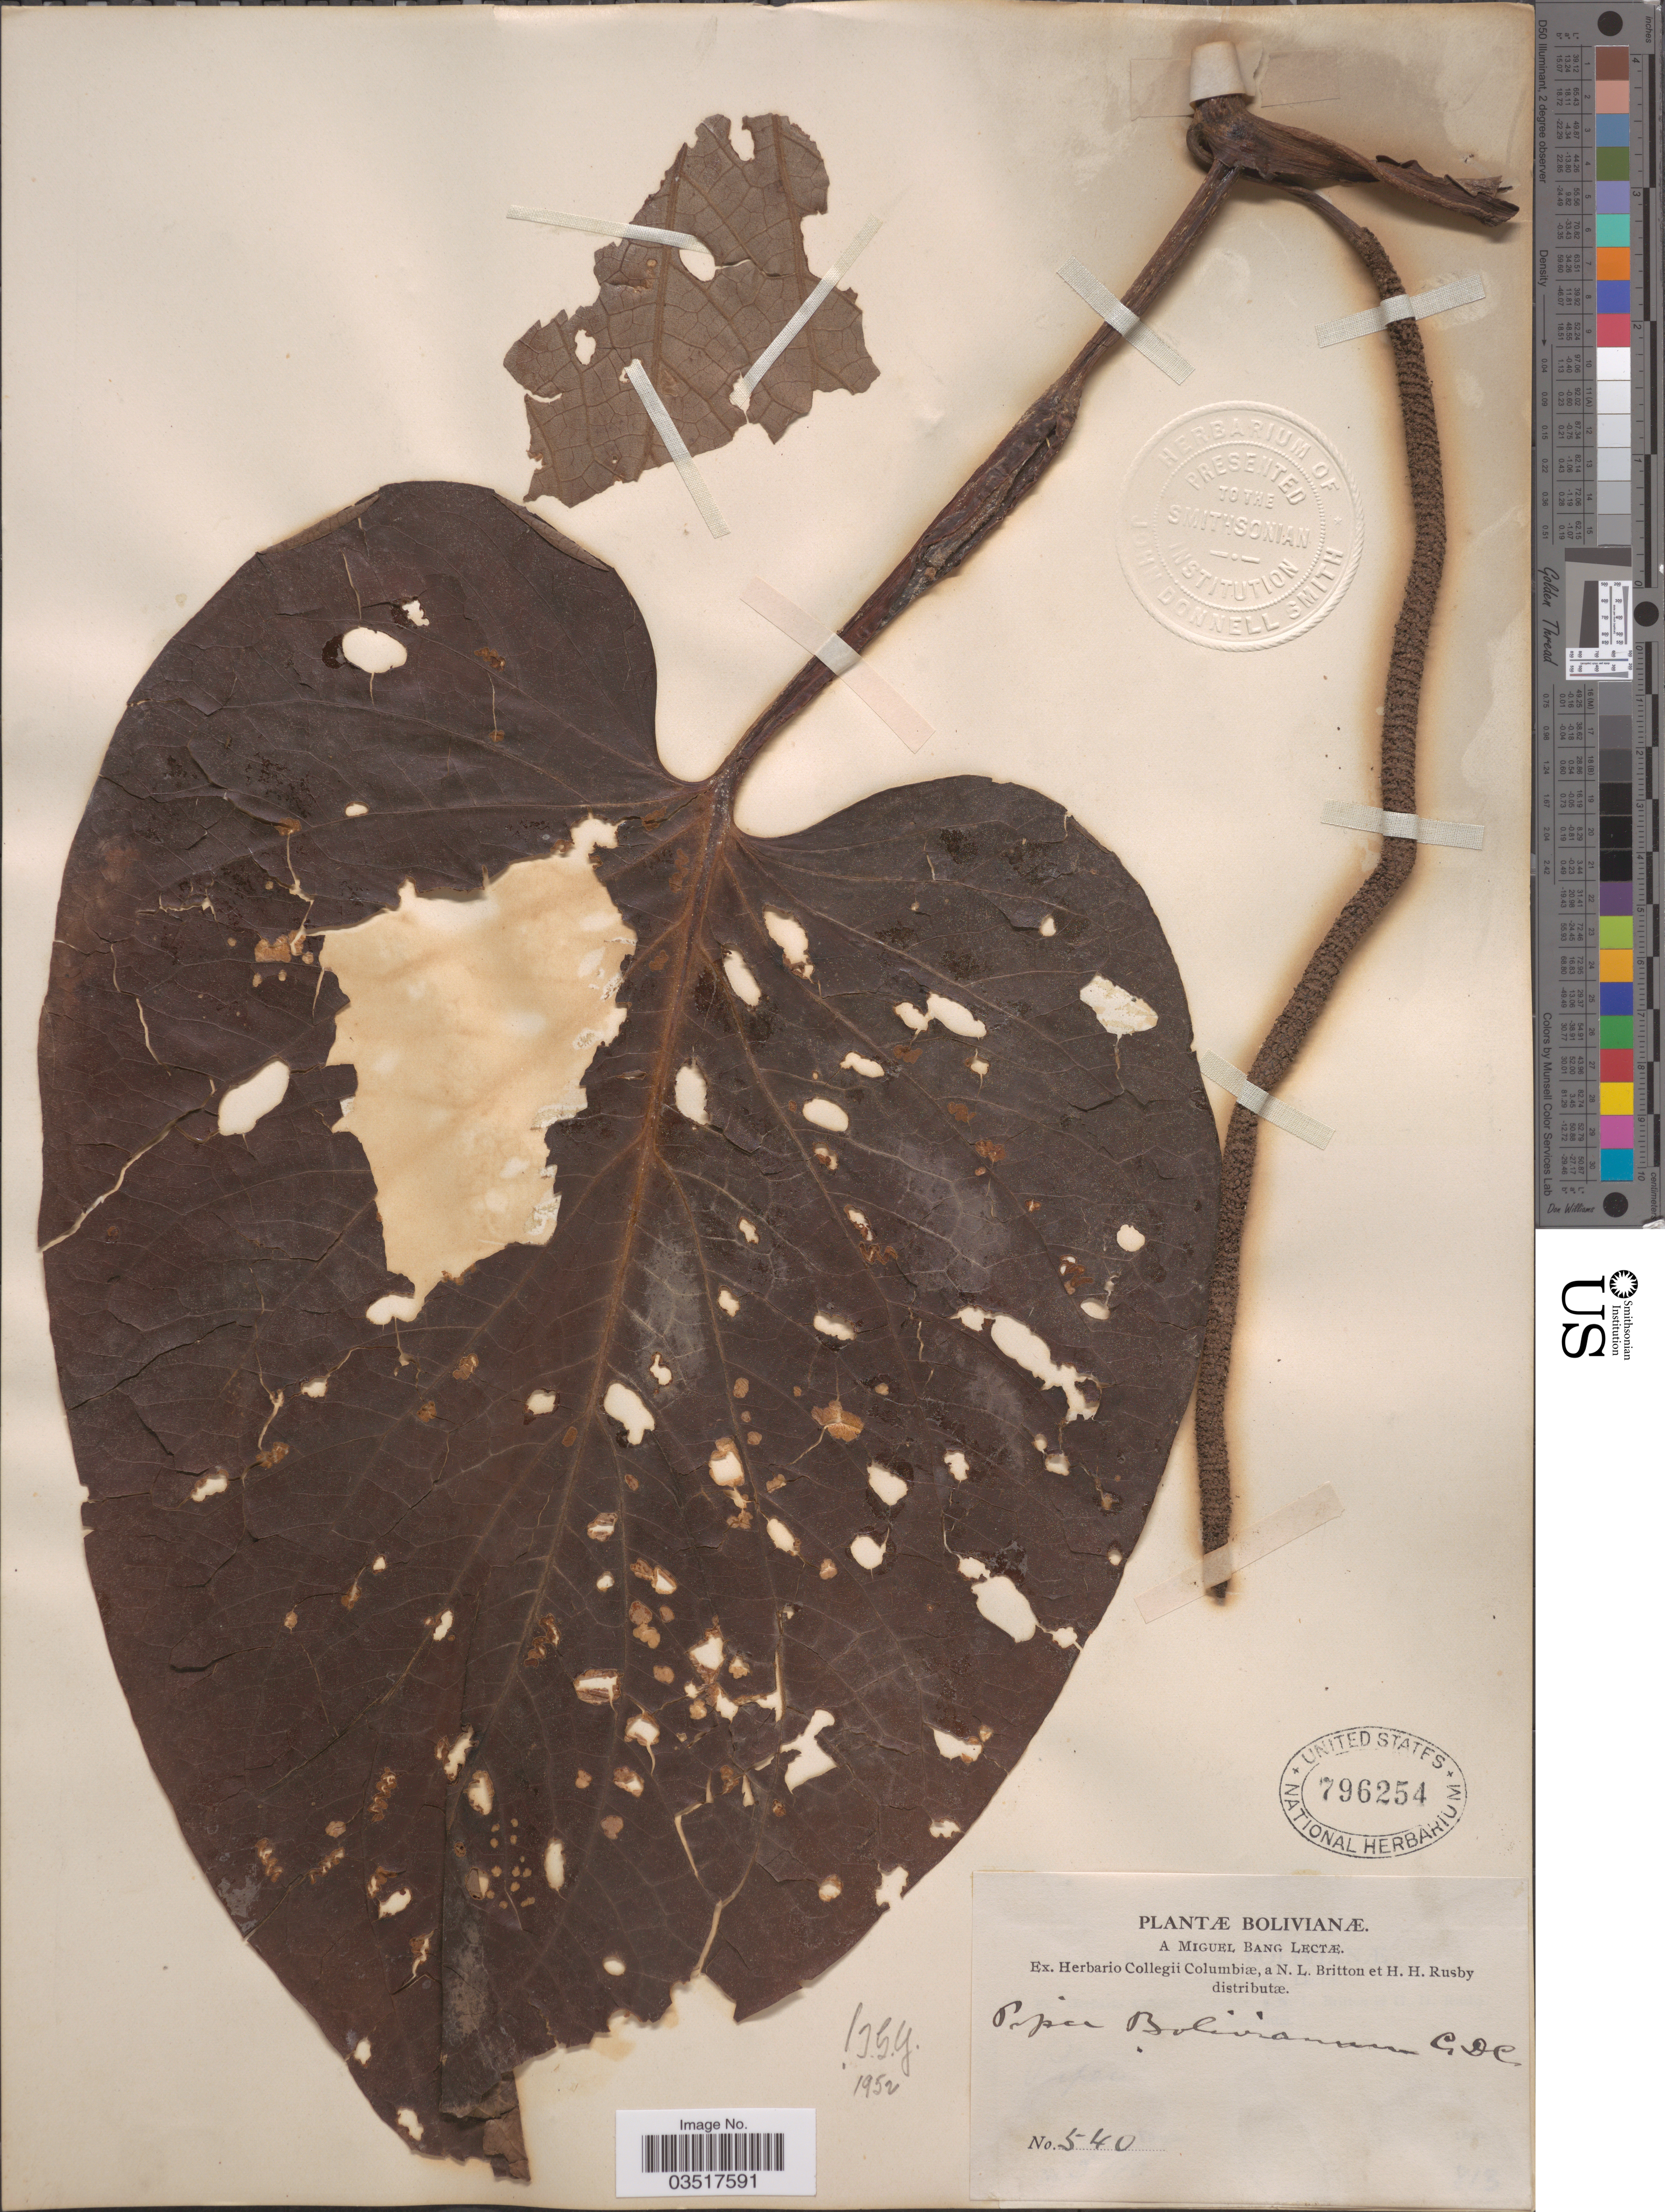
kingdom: Plantae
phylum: Tracheophyta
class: Magnoliopsida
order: Piperales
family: Piperaceae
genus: Piper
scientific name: Piper bolivaranum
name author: Yunck.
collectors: M. Bang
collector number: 540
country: Bolivia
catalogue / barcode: US 796254